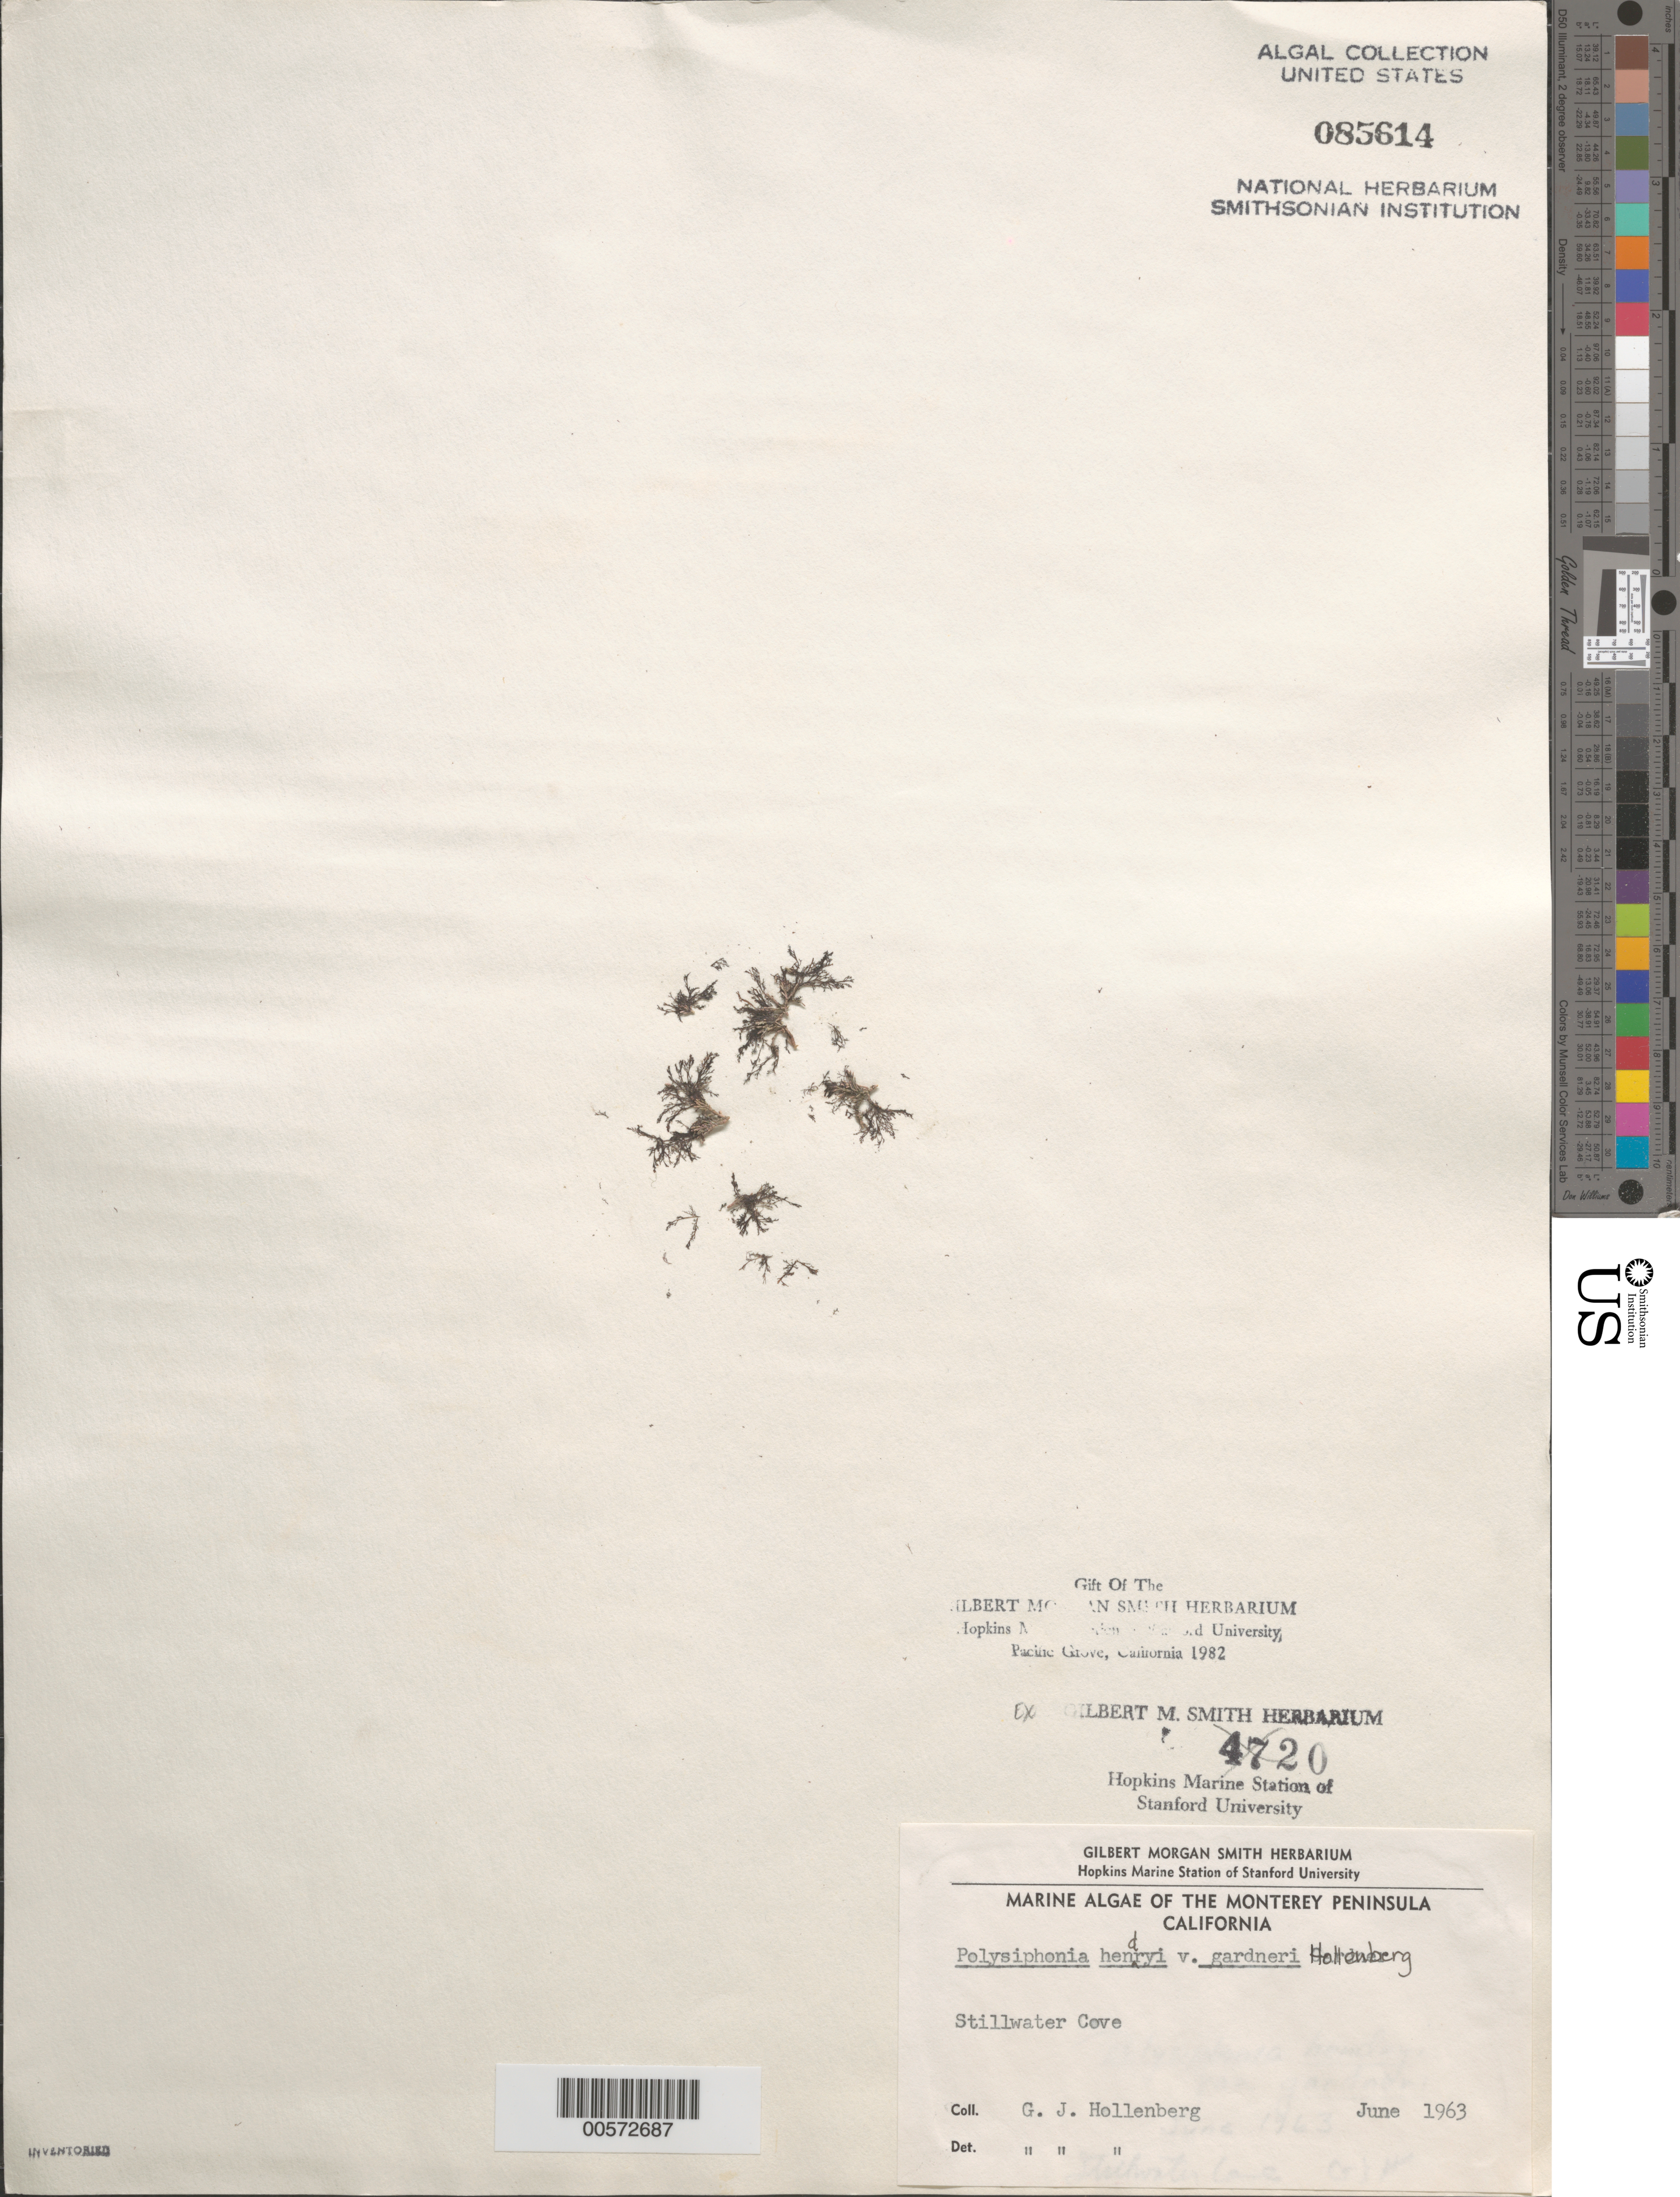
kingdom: Plantae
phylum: Rhodophyta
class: Florideophyceae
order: Ceramiales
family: Rhodomelaceae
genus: Vertebrata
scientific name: Vertebrata hendryi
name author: (N.L. Gardner) Savoie & G.W. Saunders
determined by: Algae name updating Project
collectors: G. Hollenberg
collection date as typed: Jun 1963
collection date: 1963-06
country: United States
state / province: California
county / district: Monterey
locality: Stillwater Cove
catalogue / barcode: US 85614